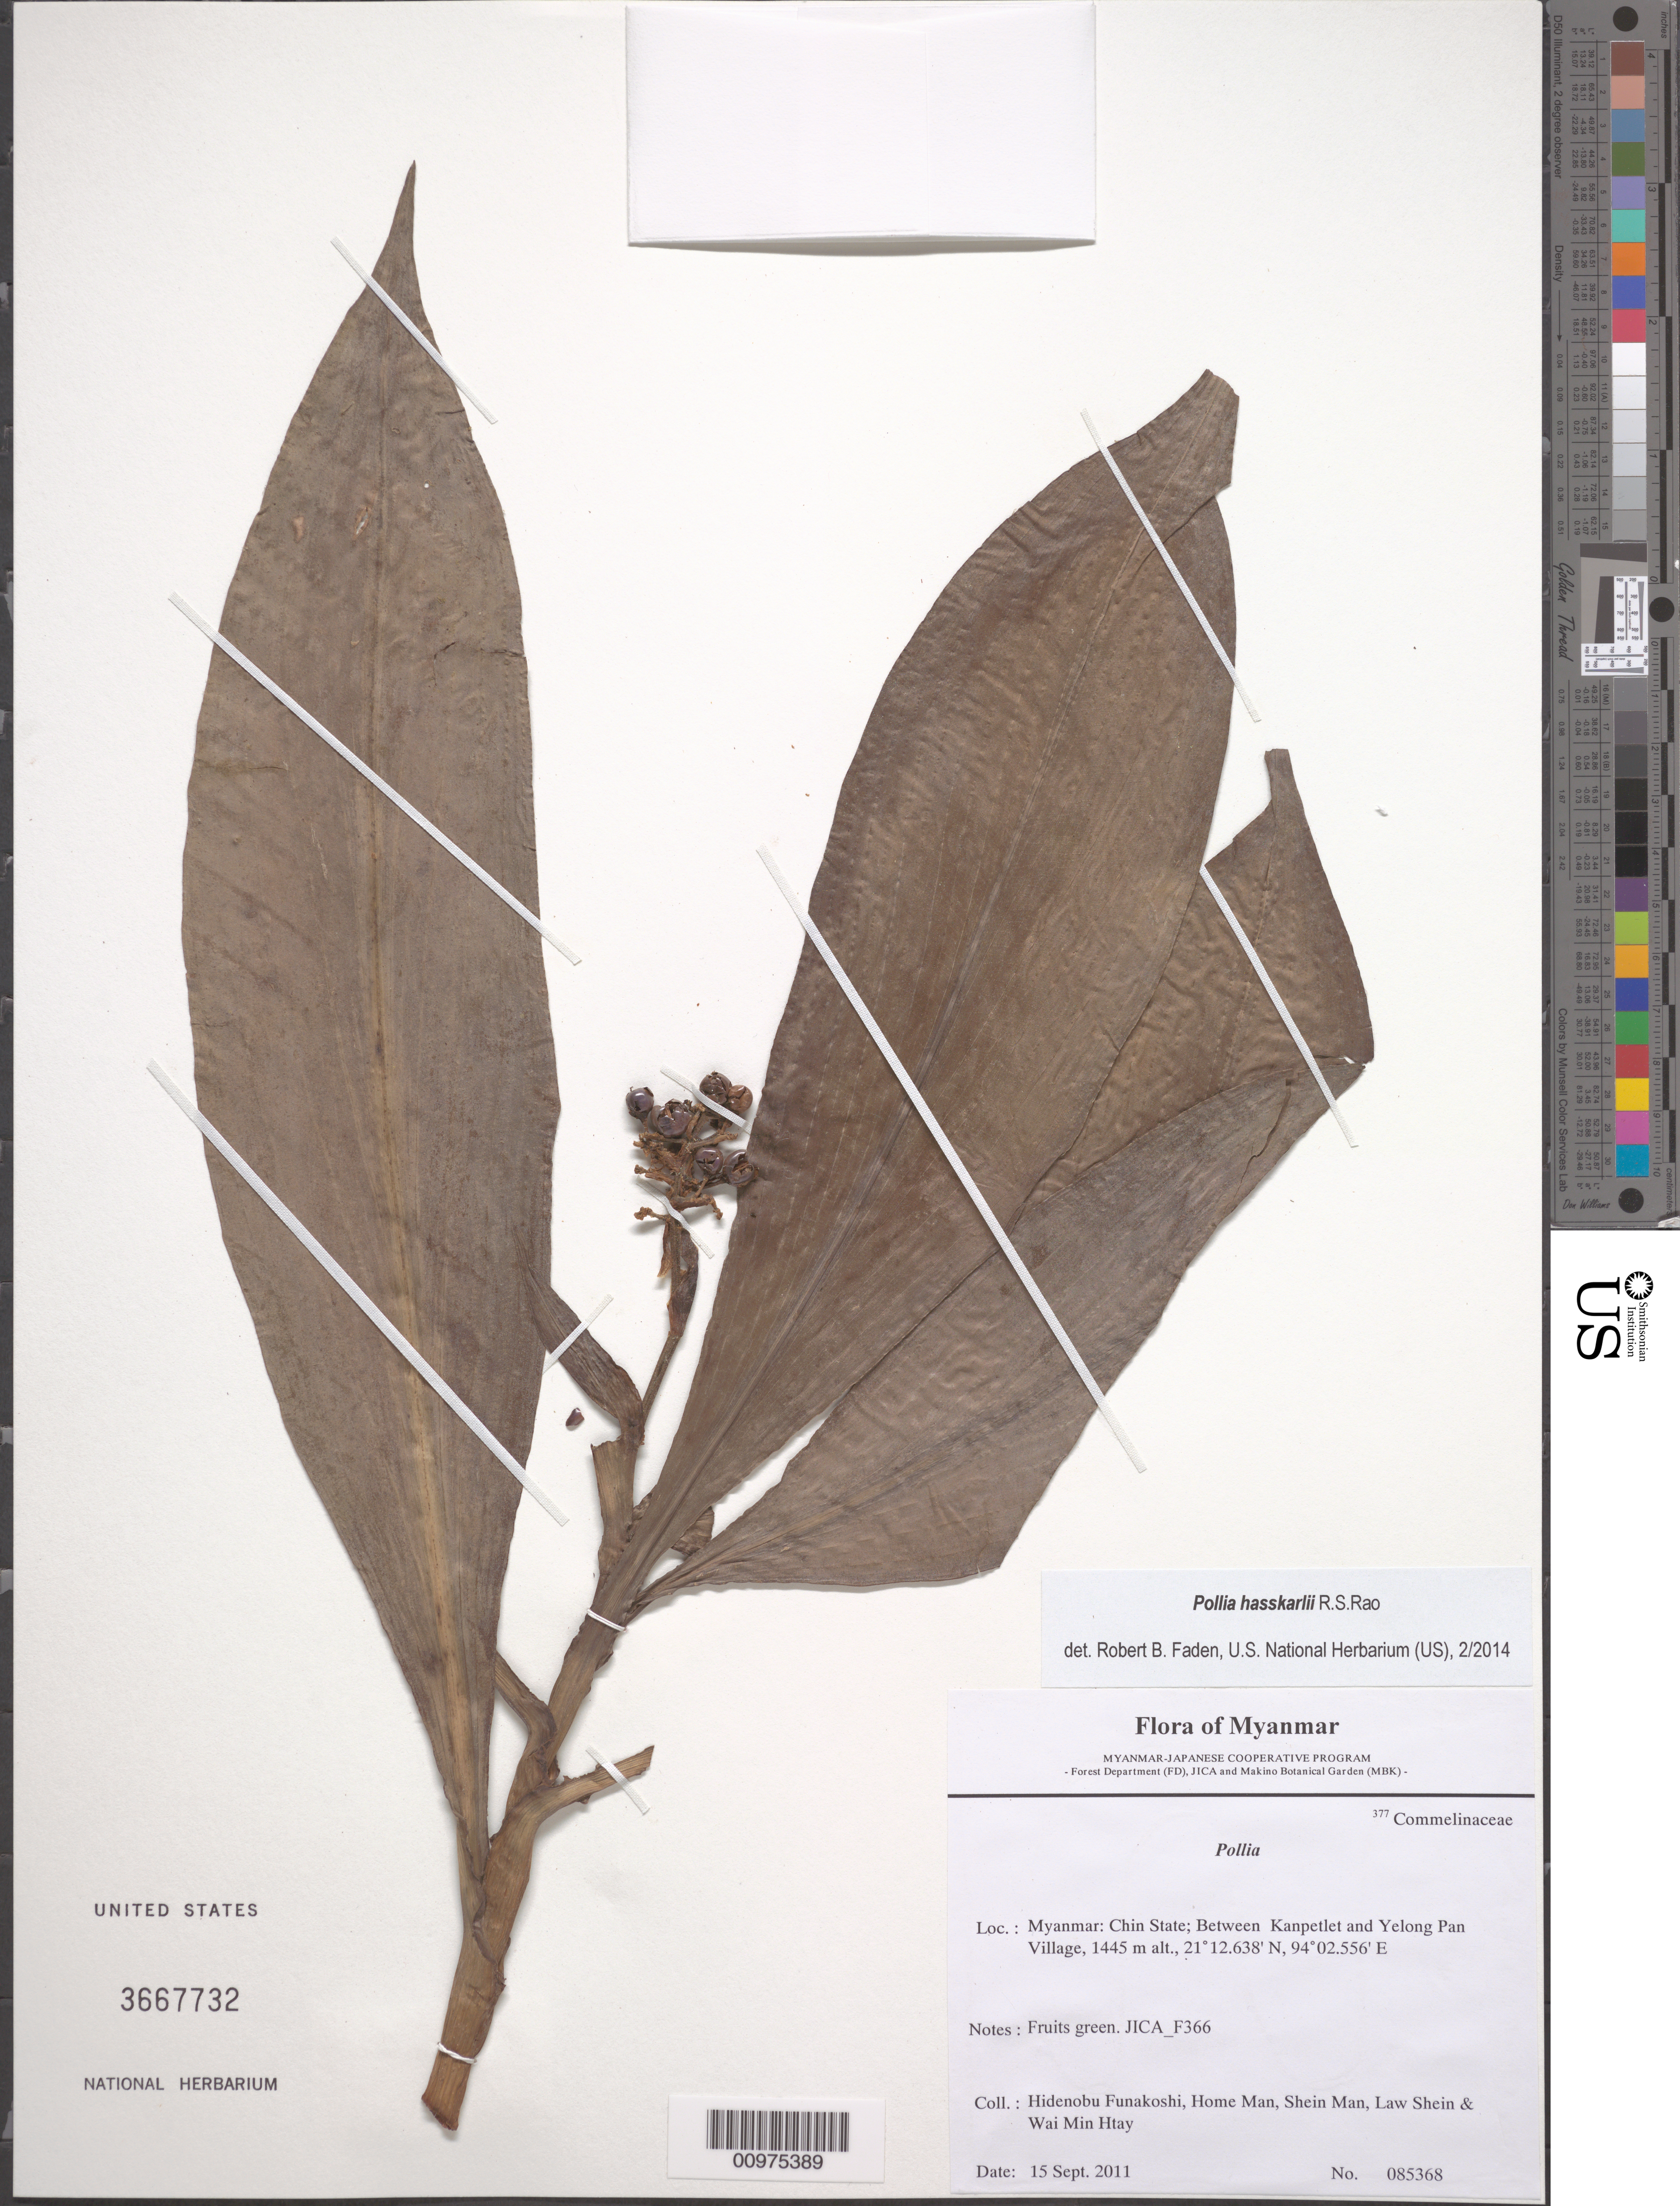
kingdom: Plantae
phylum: Tracheophyta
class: Liliopsida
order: Commelinales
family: Commelinaceae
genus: Pollia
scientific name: Pollia hasskarlii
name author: R.S. Rao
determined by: Faden, Robert B., (US), Smithsonian Institution - National Museum of Natural History (UNITED STATES)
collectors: H. Funakoshi et al.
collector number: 085368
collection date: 2011-09-15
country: Myanmar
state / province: Chin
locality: Between Kanpetlet and Yelong Pan Village.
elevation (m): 1445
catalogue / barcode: US 3667732